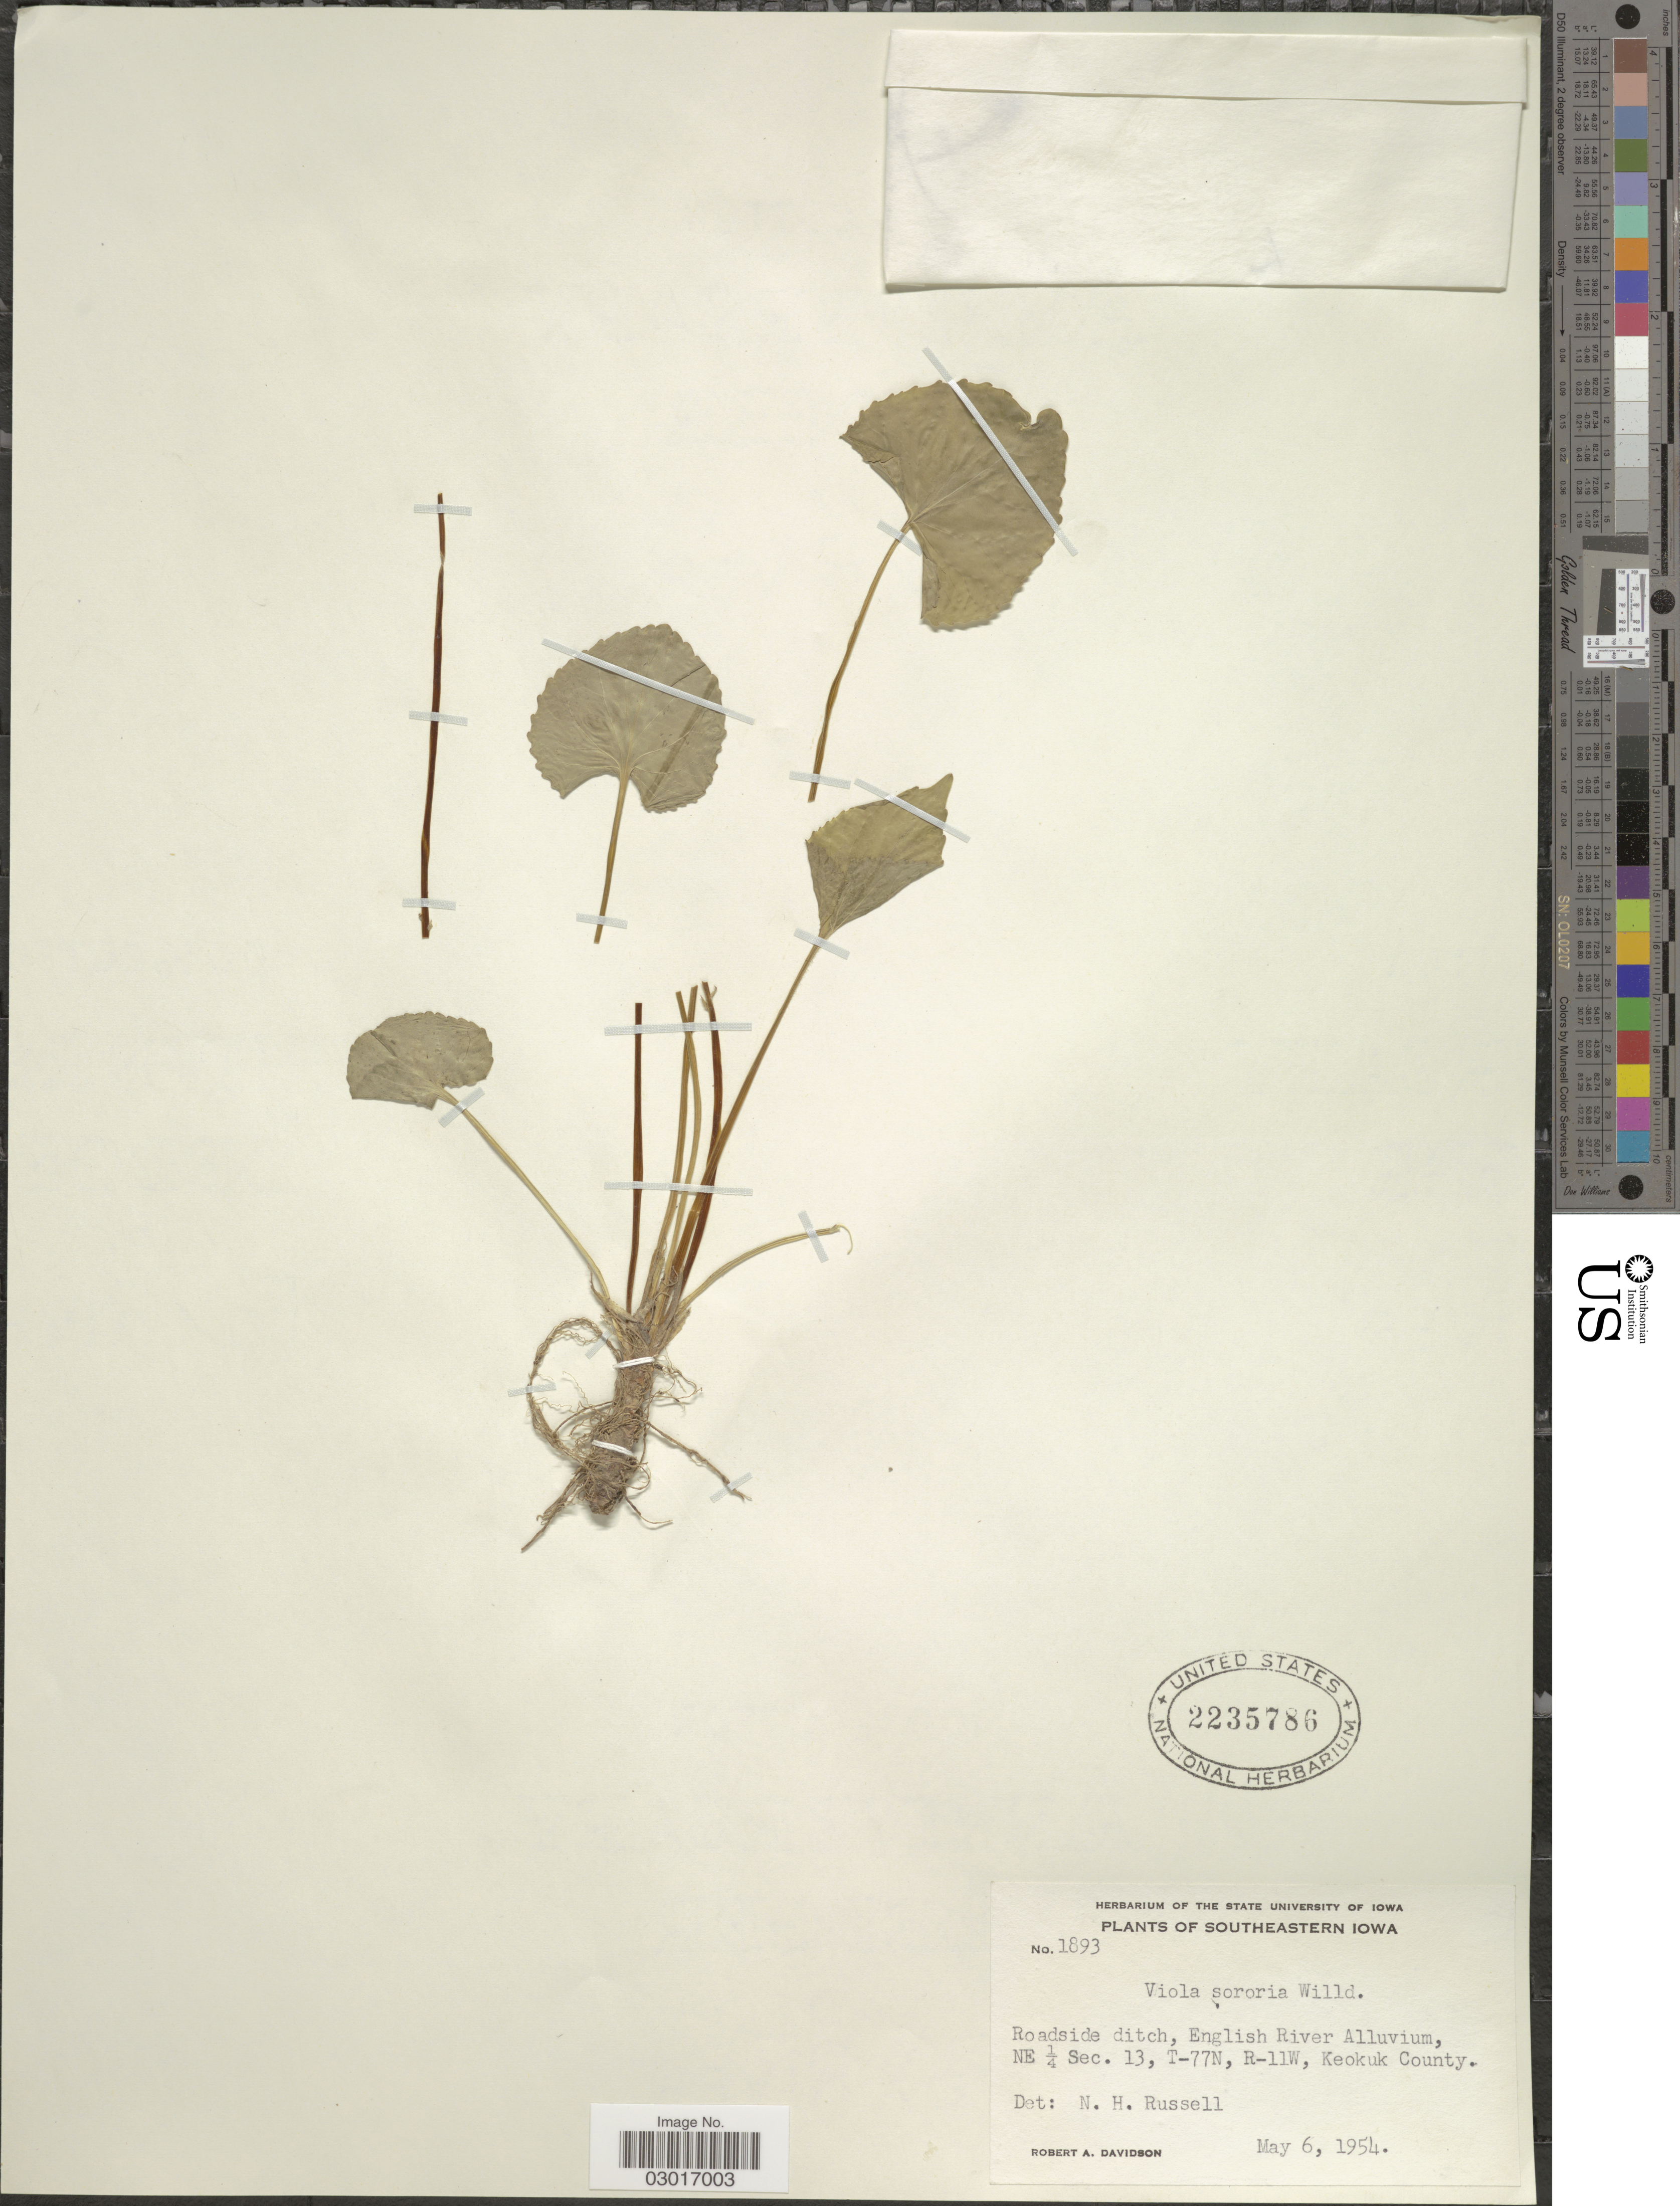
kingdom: Plantae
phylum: Tracheophyta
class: Magnoliopsida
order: Malpighiales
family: Violaceae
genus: Viola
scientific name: Viola sororia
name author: Willd.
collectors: R. A. Davidson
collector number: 1893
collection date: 1954-05-06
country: United States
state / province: Iowa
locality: Southeastern Iowa, Roadside ditch, English River Alluvium, NE ¼ Sec. 13, T-77N, R-11W, Keokuk County.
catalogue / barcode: US 2235786